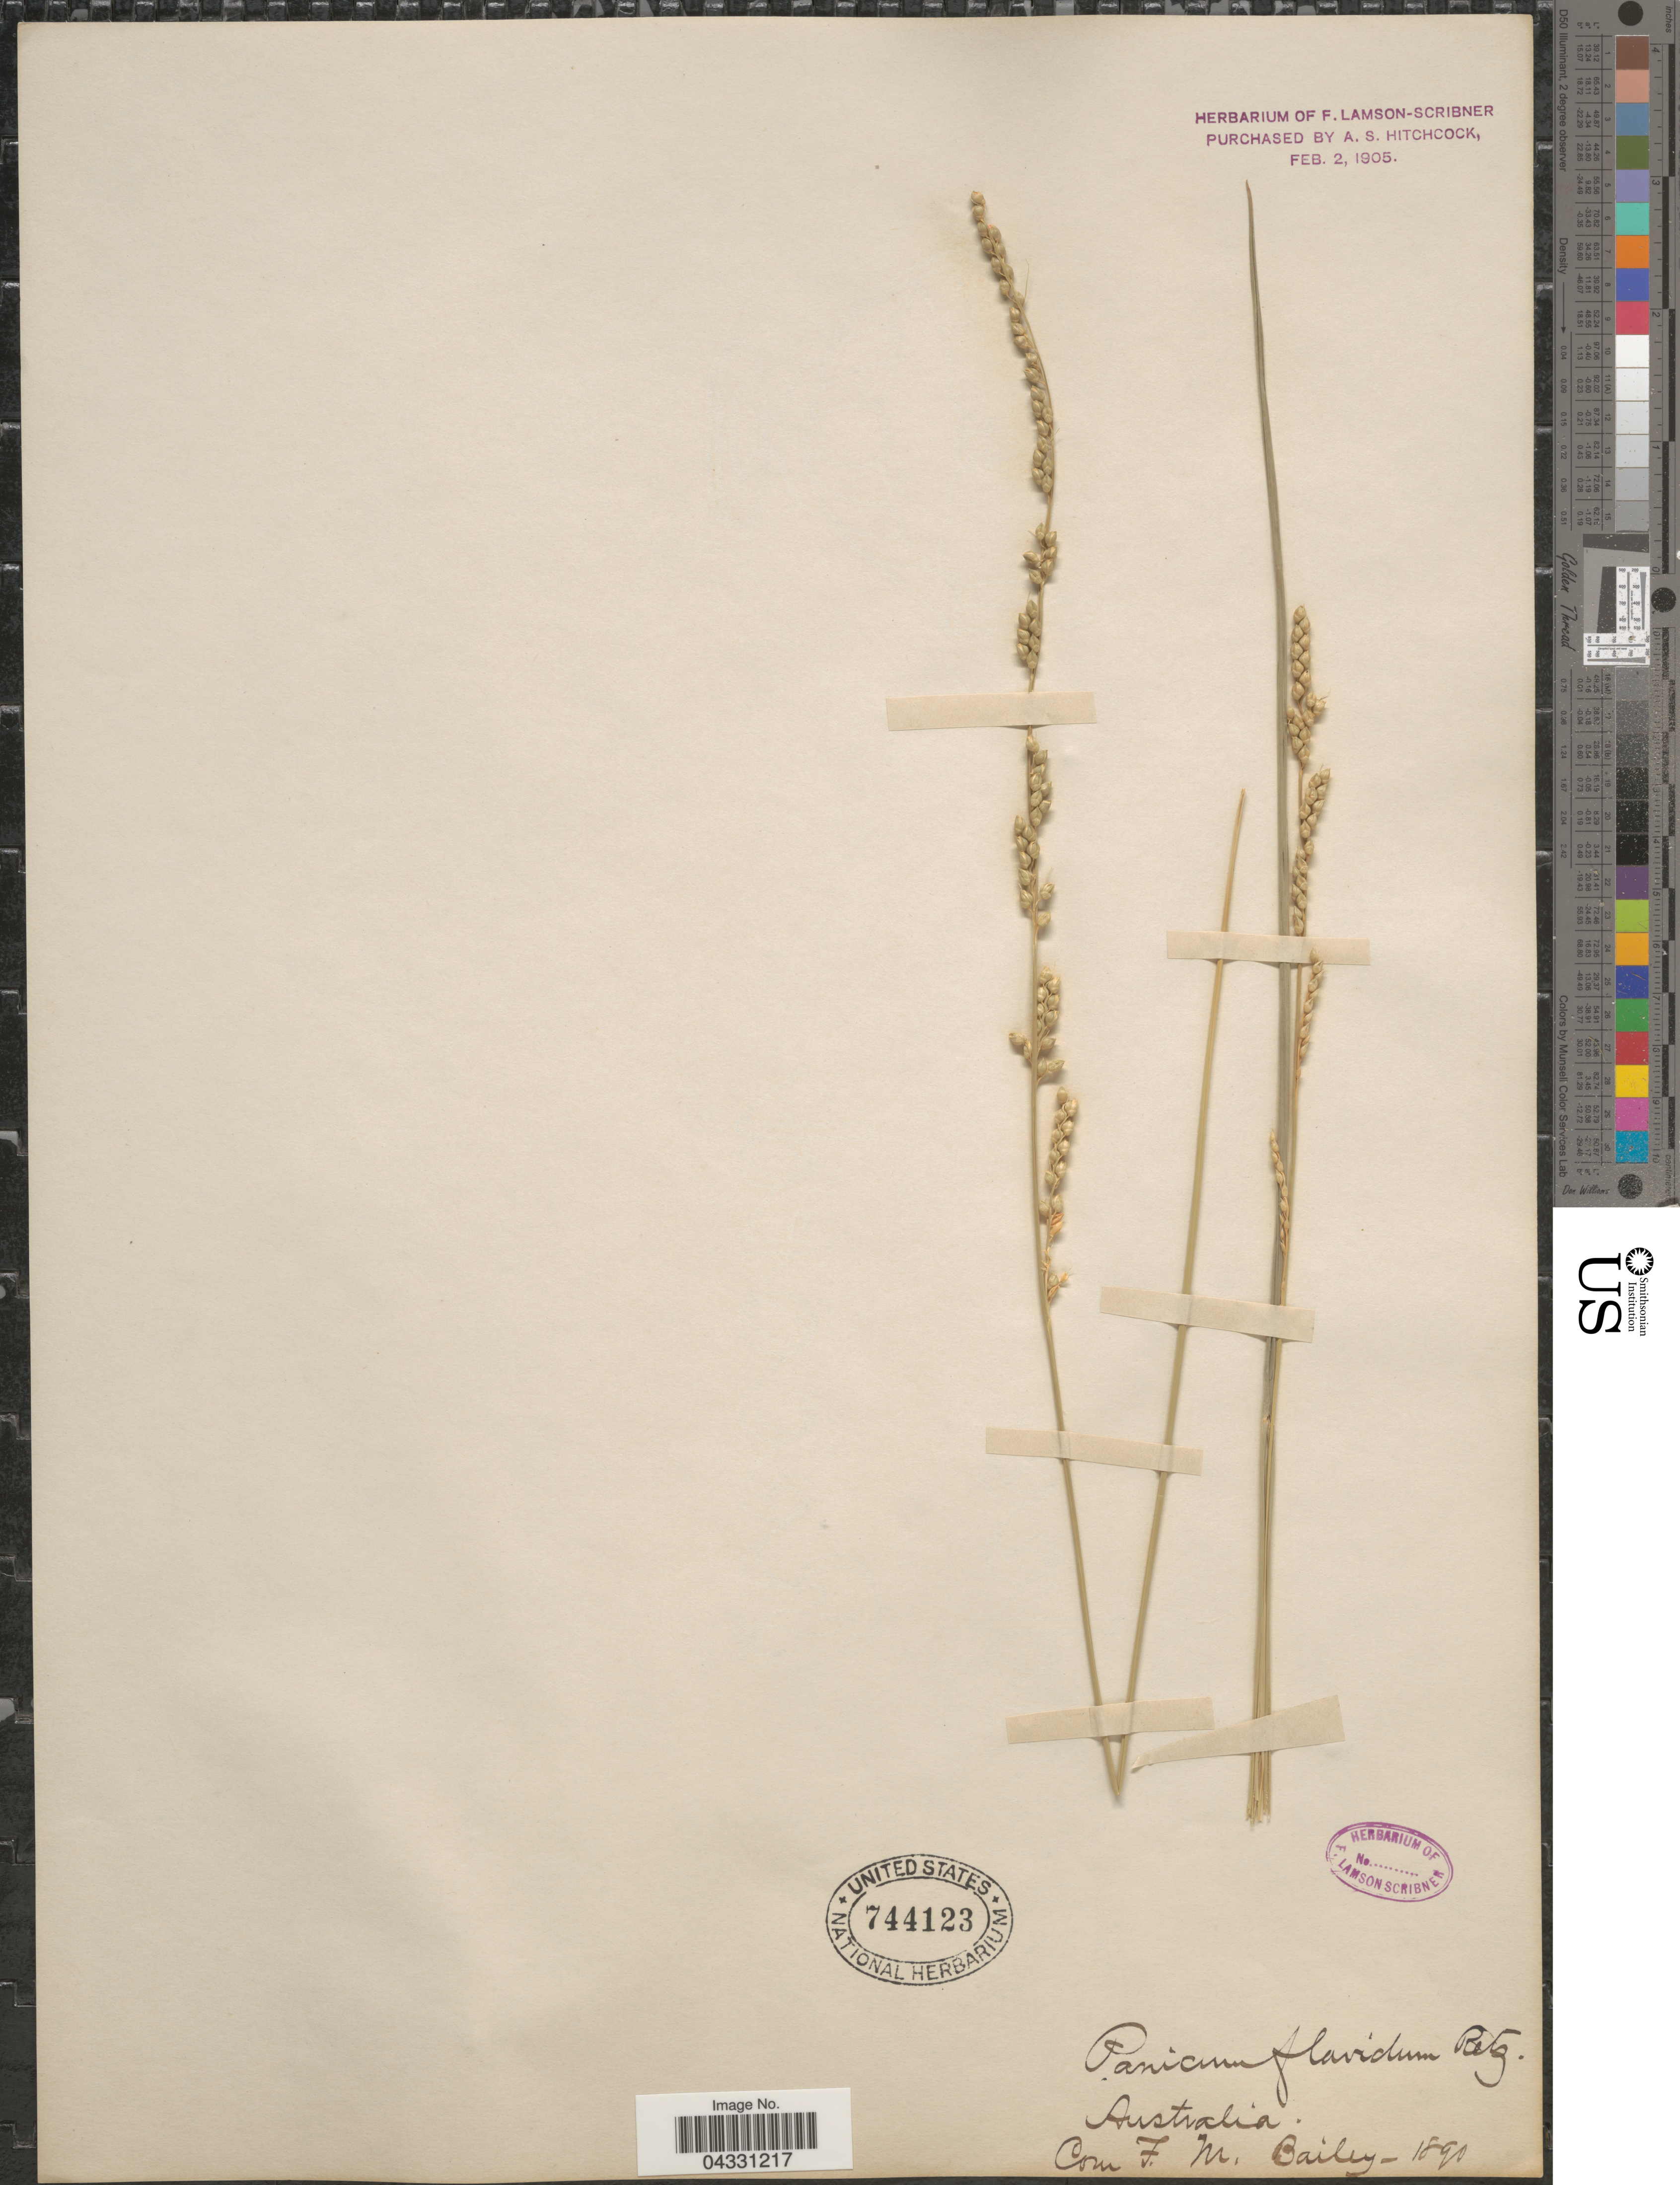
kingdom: Plantae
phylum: Tracheophyta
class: Liliopsida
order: Poales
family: Poaceae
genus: Setaria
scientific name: Setaria globoidea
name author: (Domin) R.D. Webster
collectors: ex herb. F. Lamson Scribner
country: Australia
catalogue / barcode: US 744123